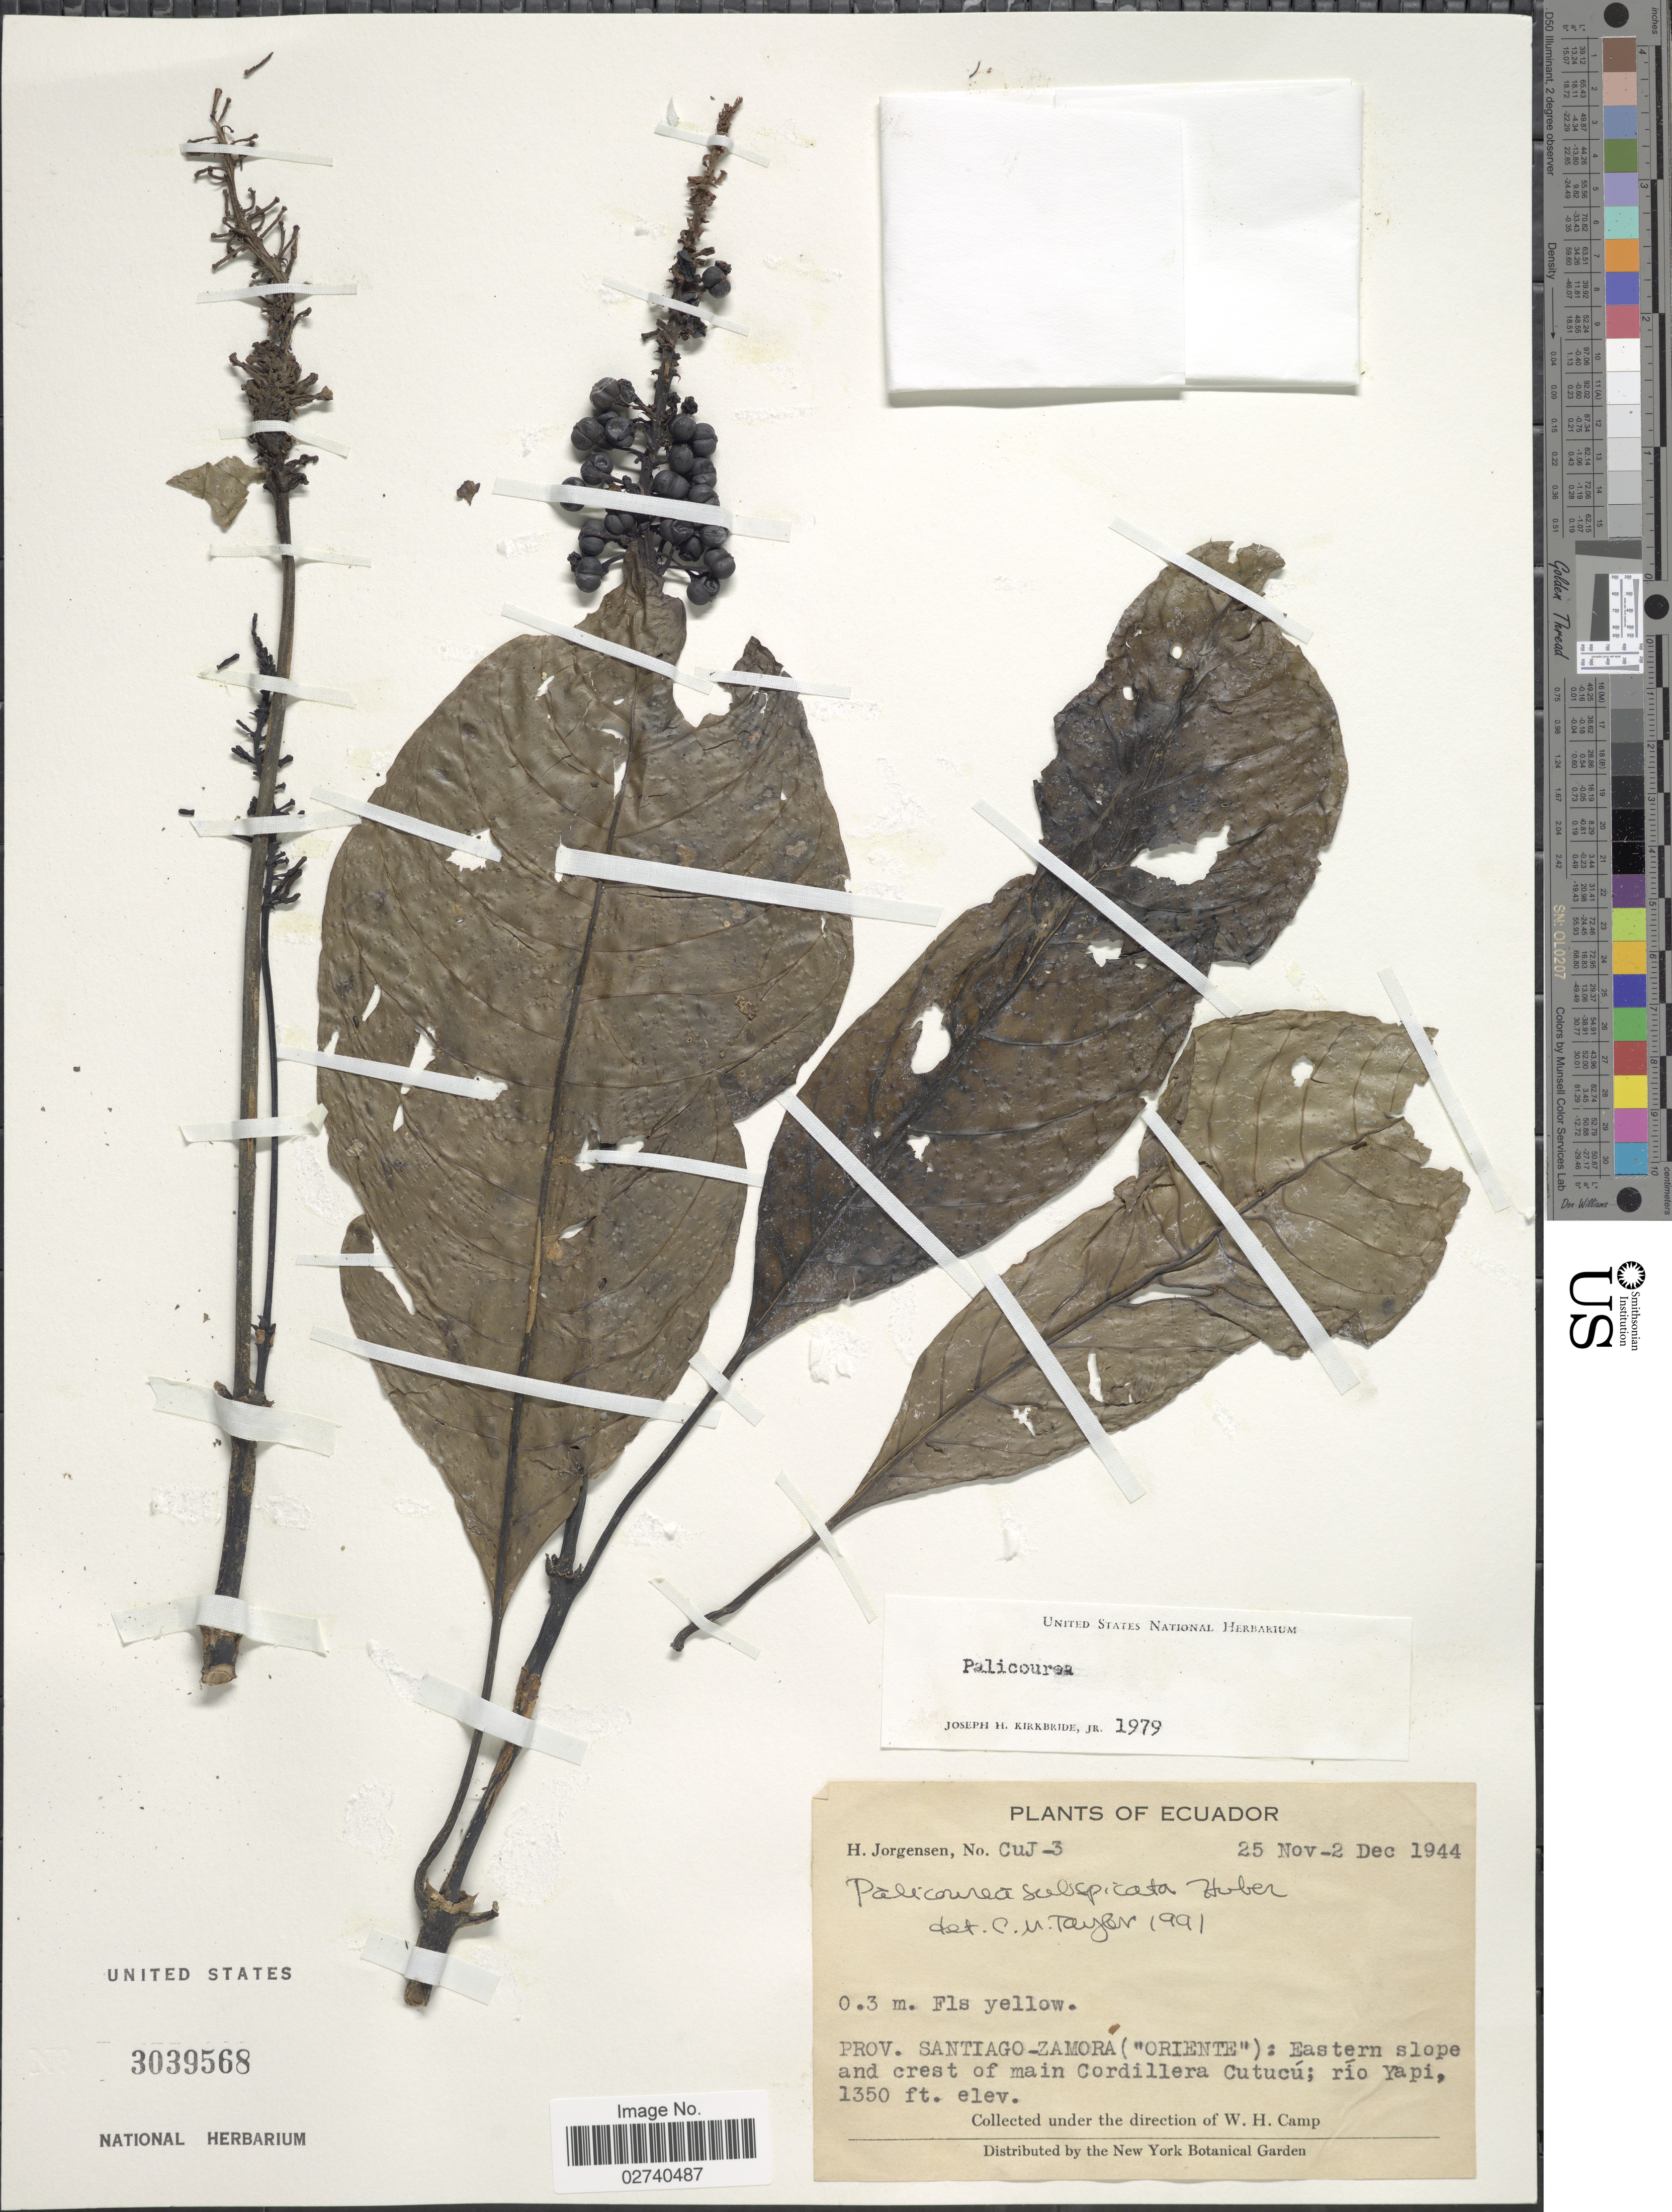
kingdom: Plantae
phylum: Tracheophyta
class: Magnoliopsida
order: Gentianales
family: Rubiaceae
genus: Palicourea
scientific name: Palicourea subspicata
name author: Huber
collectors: H. Jørgensen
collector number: CuJ-3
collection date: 1944-11-25/1944-12-02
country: Ecuador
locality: Prov. Santiago-Zamora ("Oriente"): Eastern slope and crest of main Cordillera Cutucu: rio Yapi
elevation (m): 411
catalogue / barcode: US 3039568